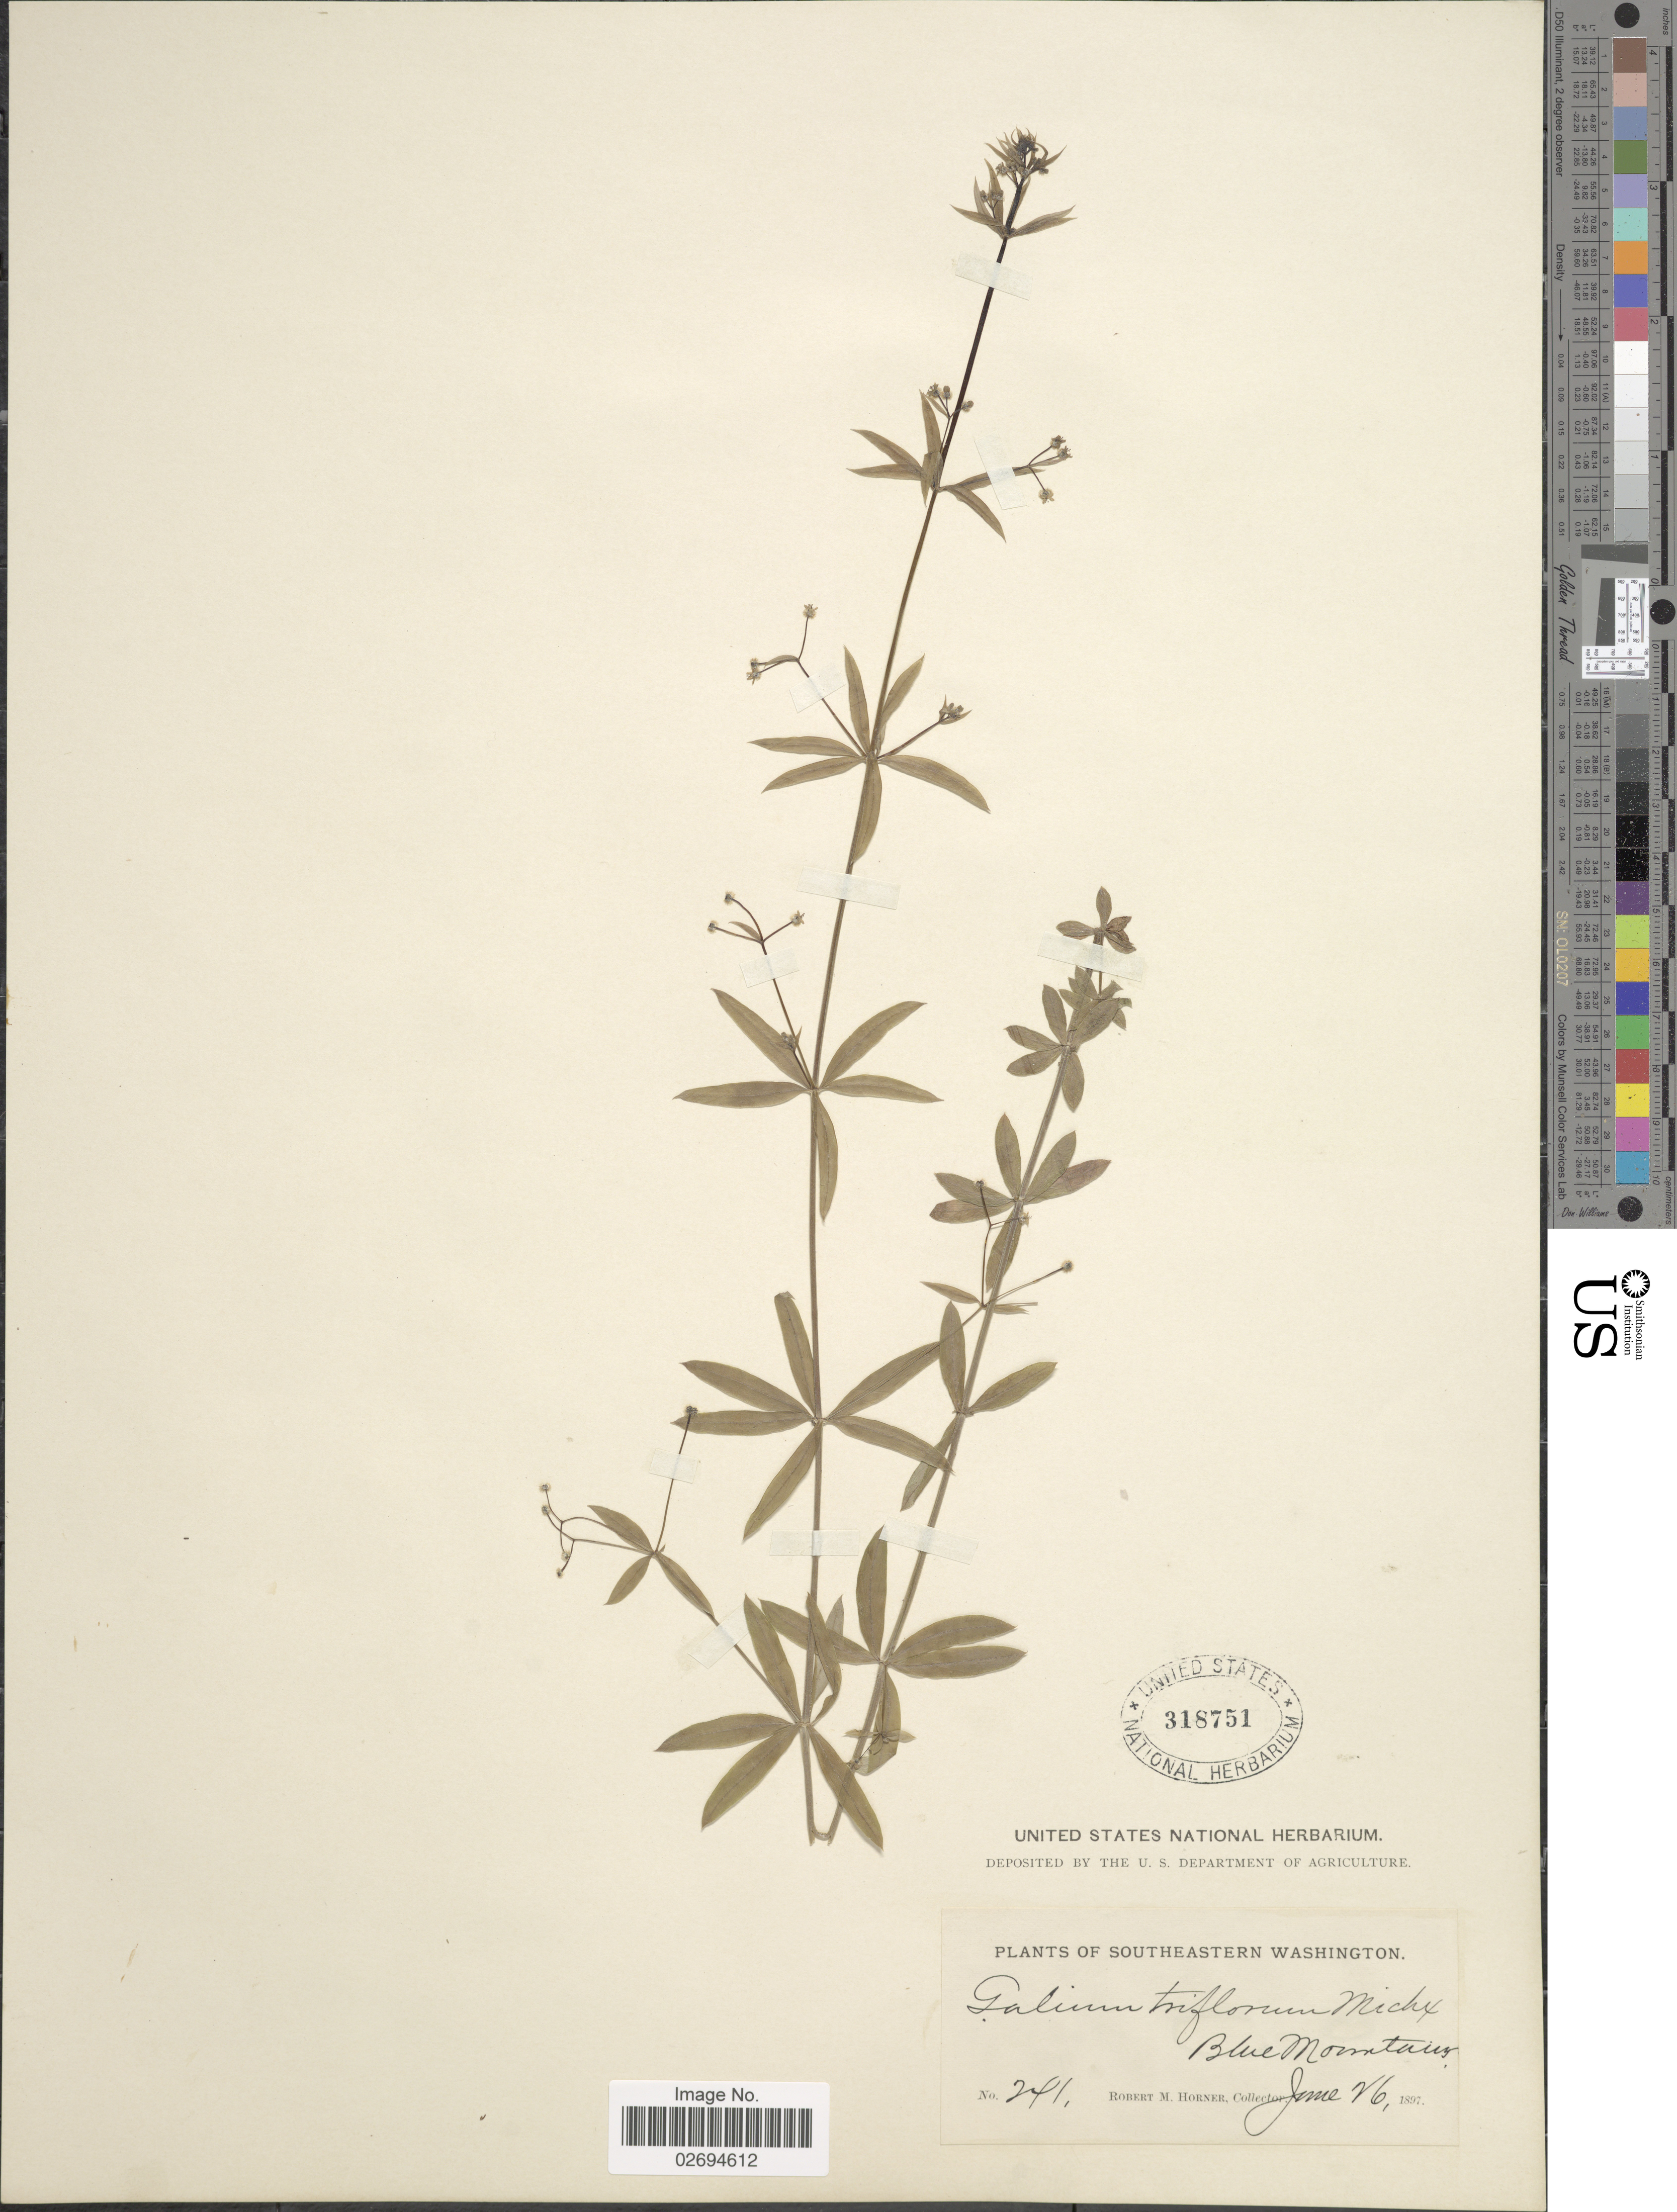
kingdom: Plantae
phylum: Tracheophyta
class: Magnoliopsida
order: Gentianales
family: Rubiaceae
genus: Galium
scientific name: Galium triflorum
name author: Michx.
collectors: R. Horner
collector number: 271*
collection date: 1897-06-26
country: United States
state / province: Washington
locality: Southeastern Washington. Bleu Mountains.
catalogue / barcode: US 318751